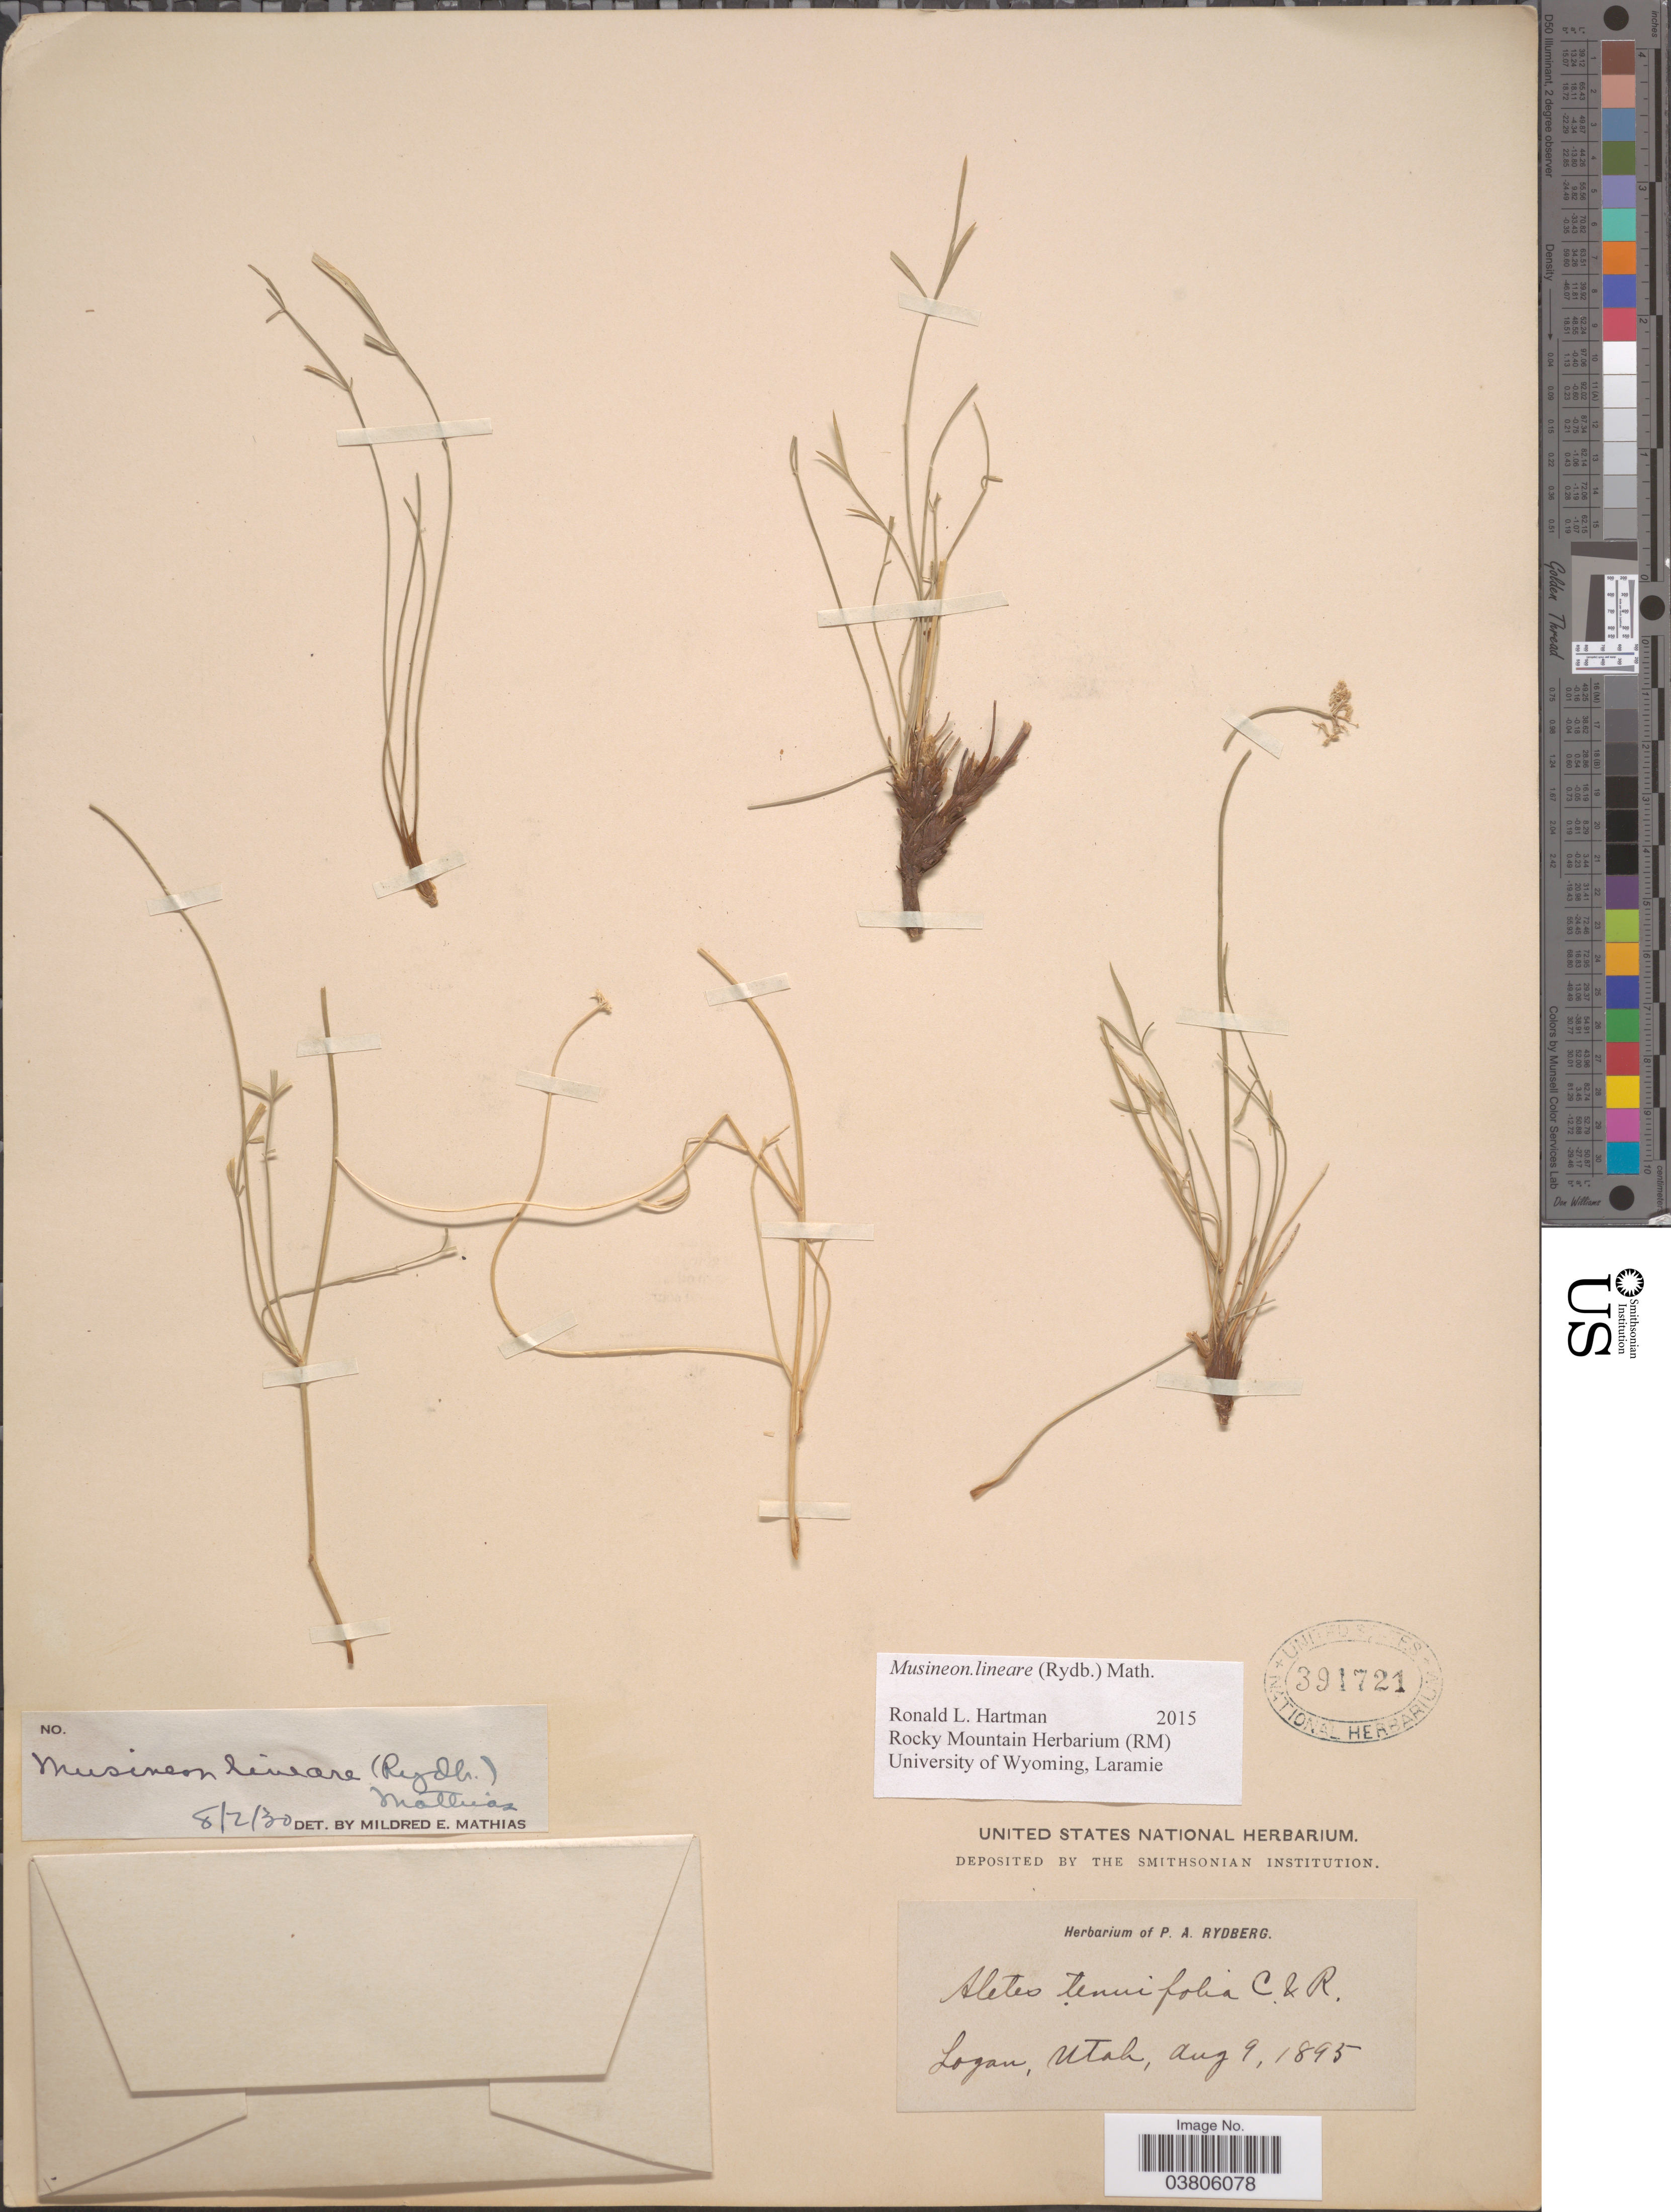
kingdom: Plantae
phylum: Tracheophyta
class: Magnoliopsida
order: Apiales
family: Apiaceae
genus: Musineon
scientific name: Musineon lineare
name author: (Rydb.) Mathias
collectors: ex herb. P. A. Rydberg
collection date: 1895-08-09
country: United States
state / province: Utah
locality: Logan.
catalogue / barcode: US 391721